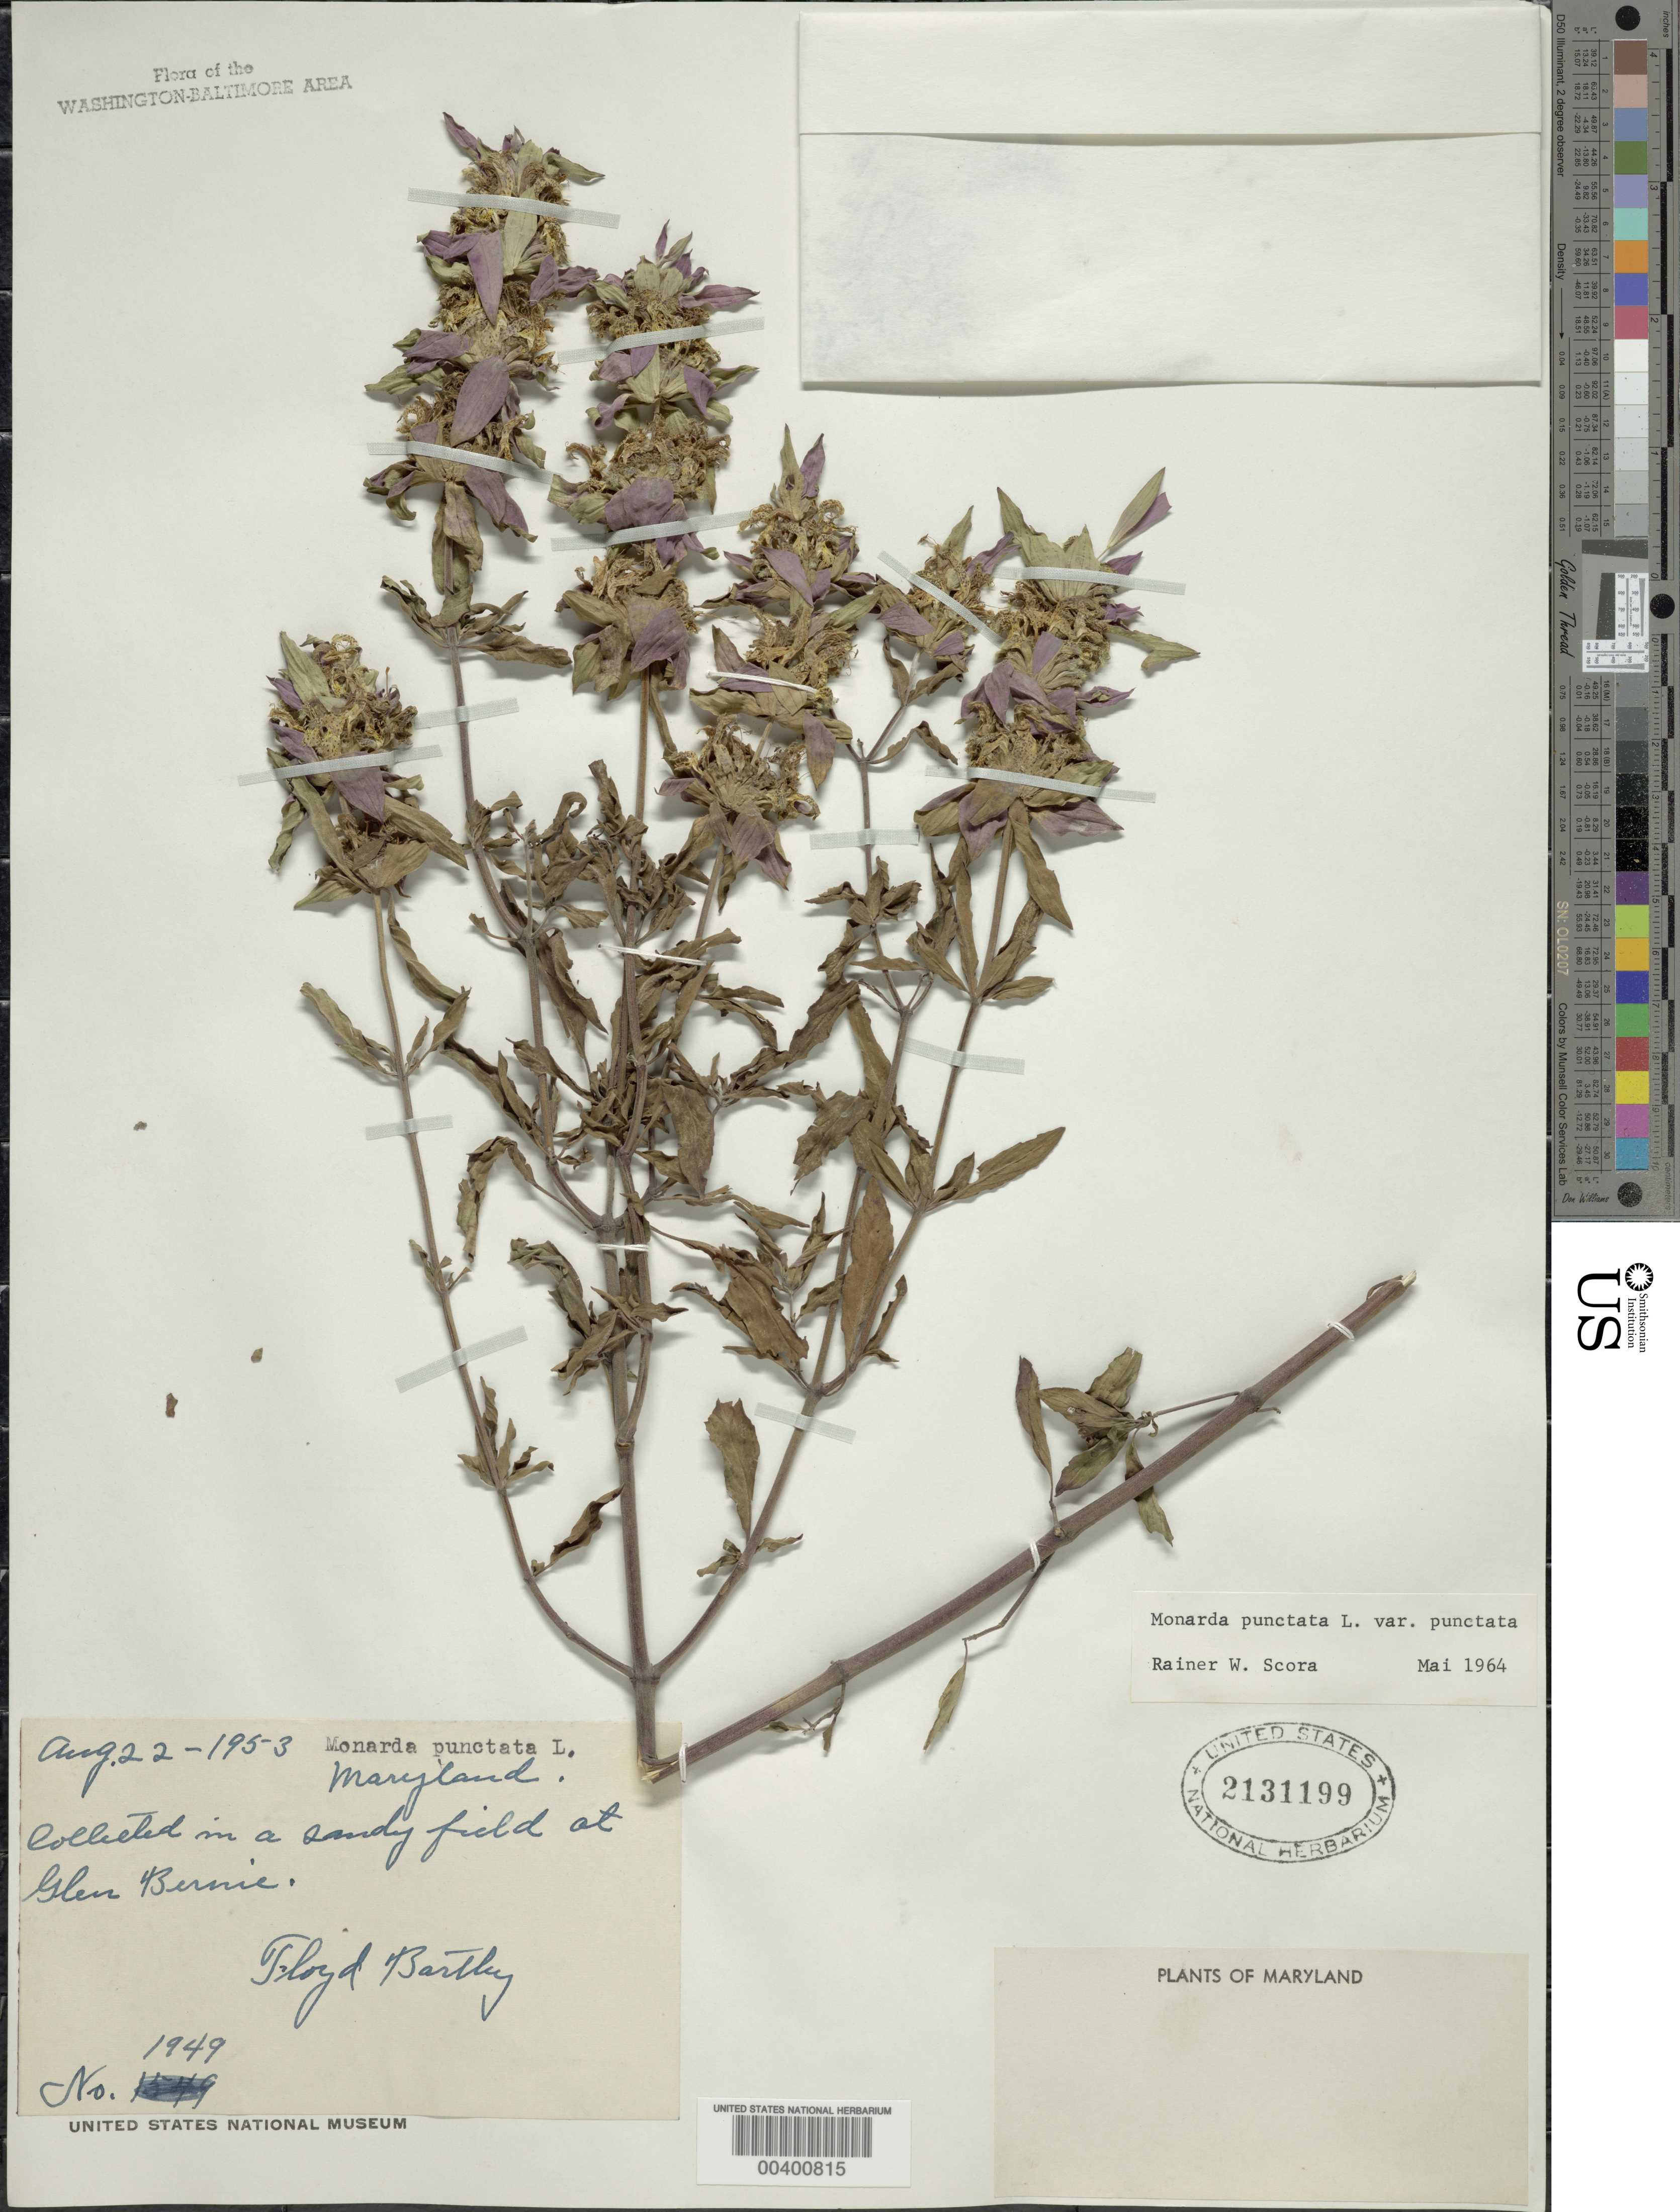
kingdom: Plantae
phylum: Tracheophyta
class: Magnoliopsida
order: Lamiales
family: Lamiaceae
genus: Monarda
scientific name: Monarda punctata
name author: L.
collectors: F. Bartley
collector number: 1949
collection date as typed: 22 Aug 1953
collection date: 1953-08-22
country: United States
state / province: Maryland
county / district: Anne Arundel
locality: Glen Burnie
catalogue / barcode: US 2131199